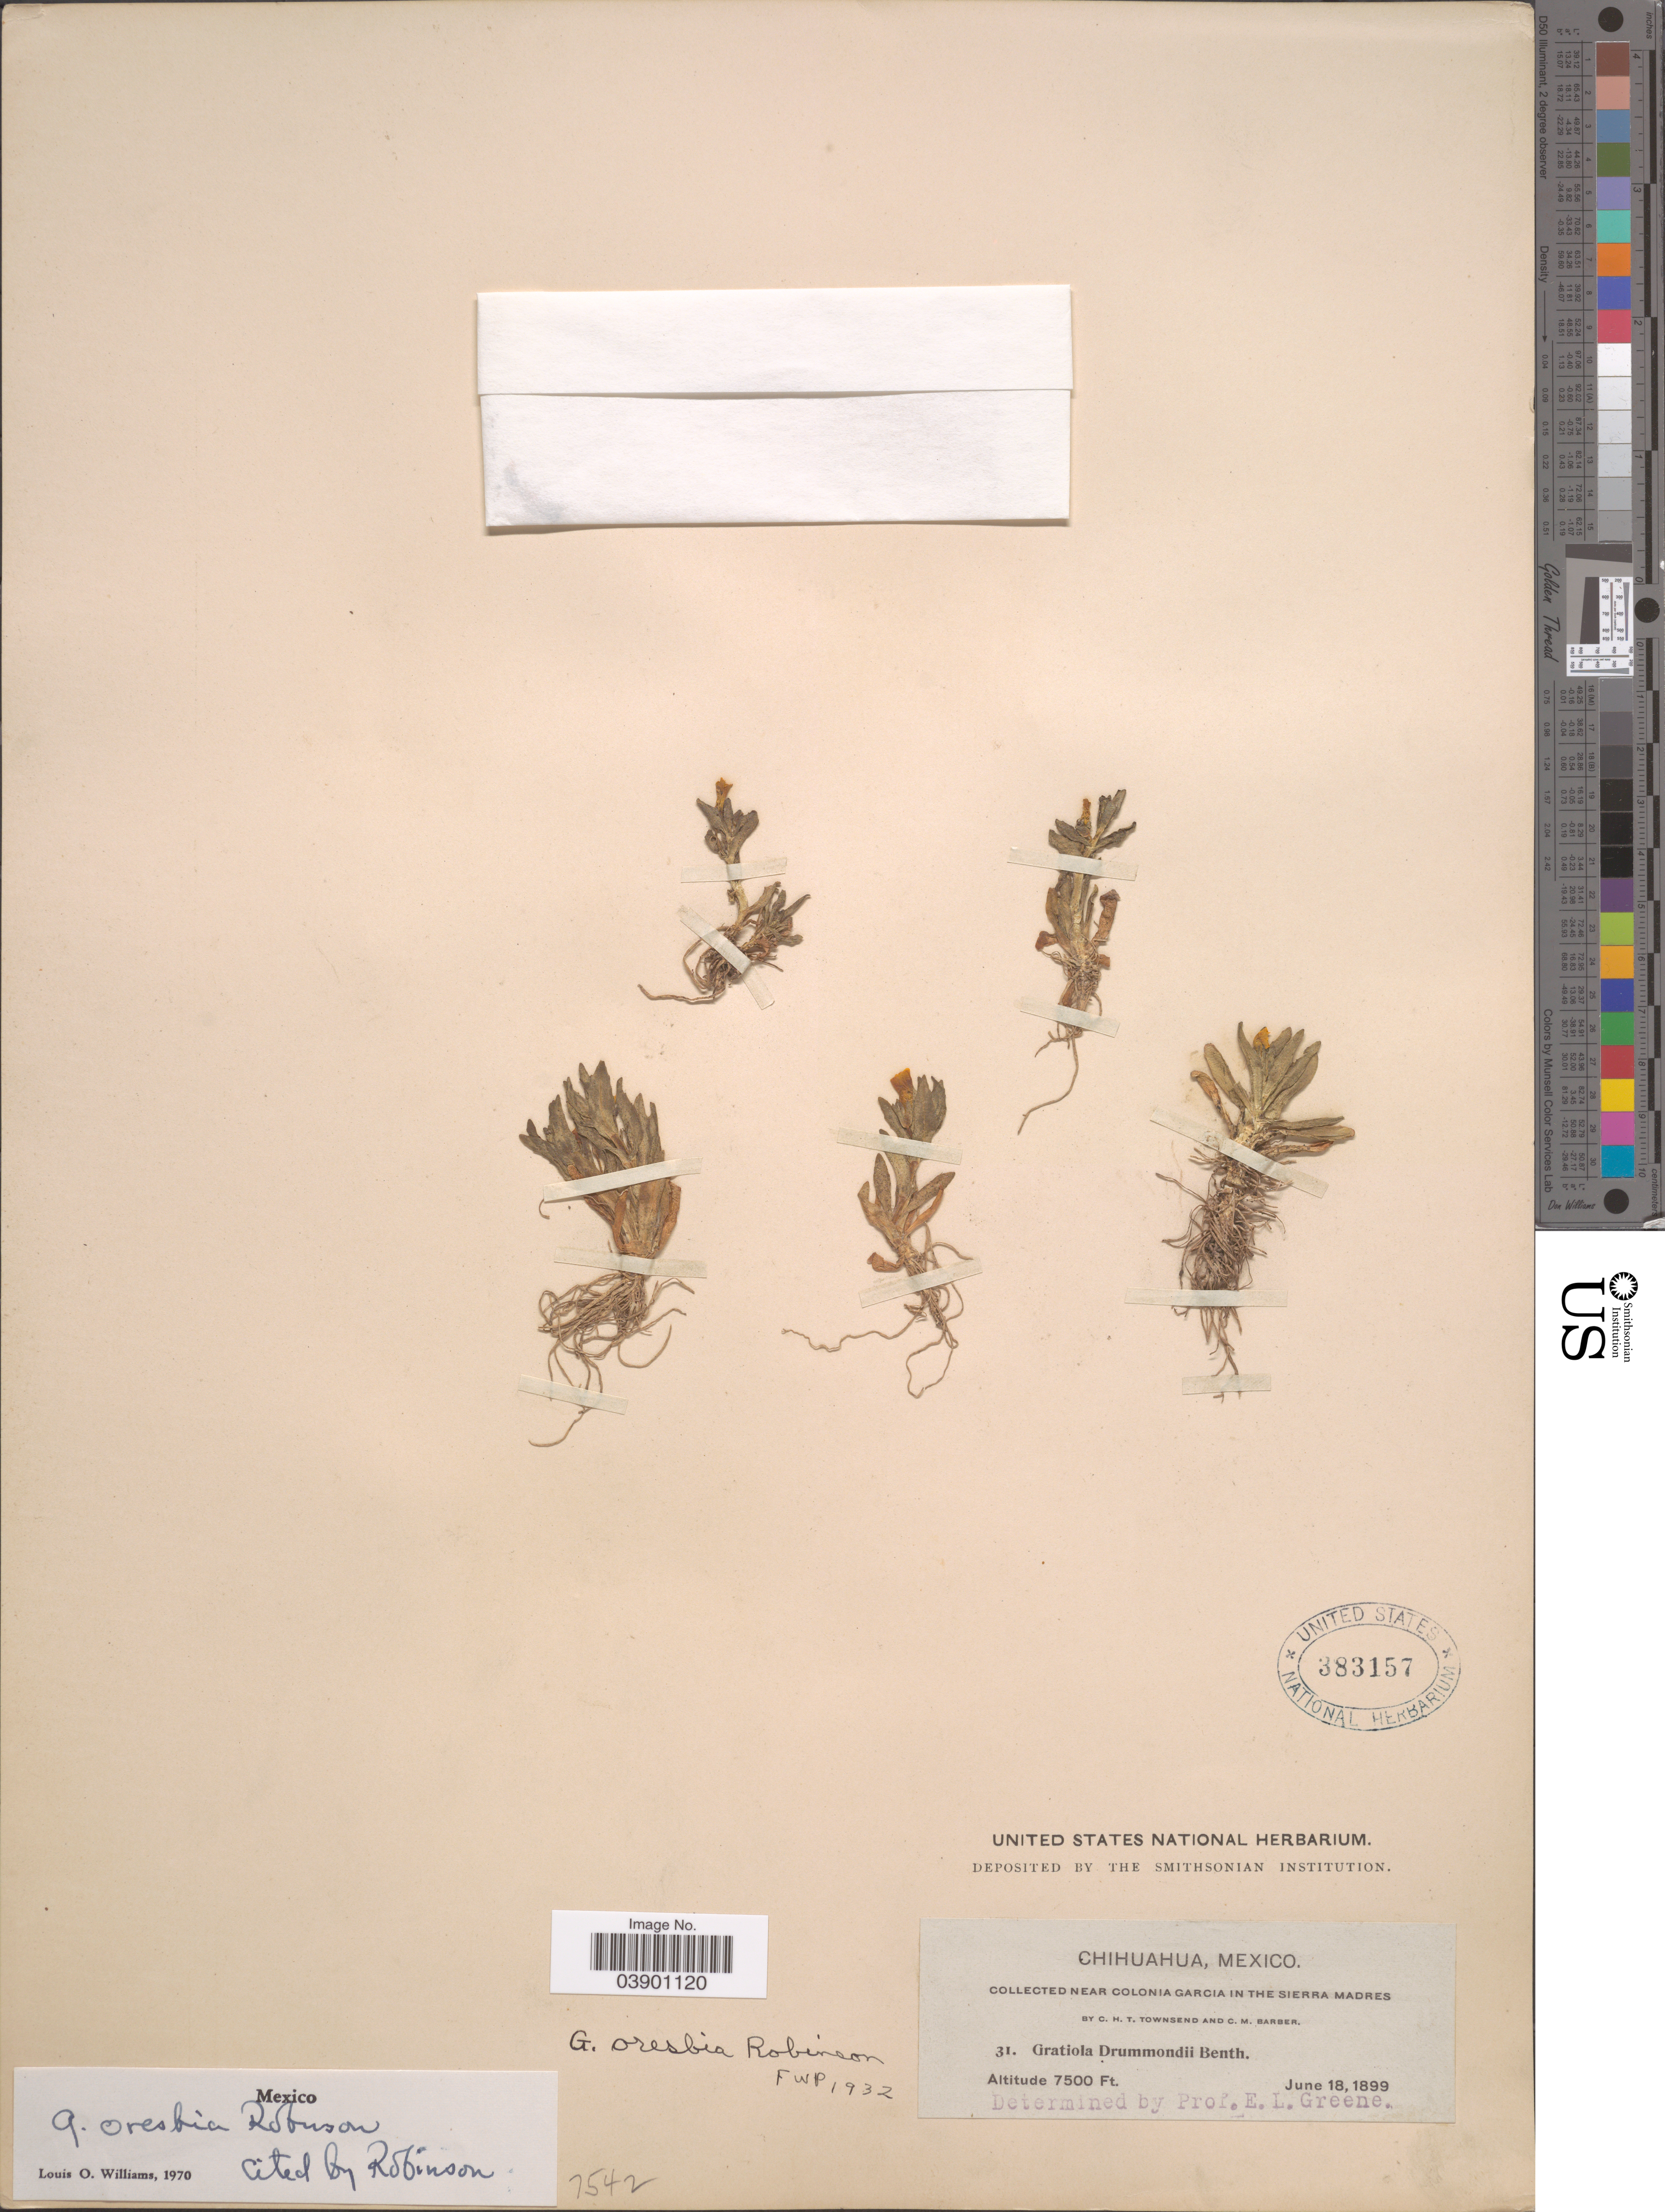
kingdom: Plantae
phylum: Tracheophyta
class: Magnoliopsida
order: Lamiales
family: Plantaginaceae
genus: Gratiola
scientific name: Gratiola oresbia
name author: B.L. Rob.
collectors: C. H. T. Townsend & C. Barber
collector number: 31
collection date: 1899-06-18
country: Mexico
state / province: Chihuahua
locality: Near Colonia Garcia in the Sierra Madres.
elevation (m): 2286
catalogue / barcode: US 383157